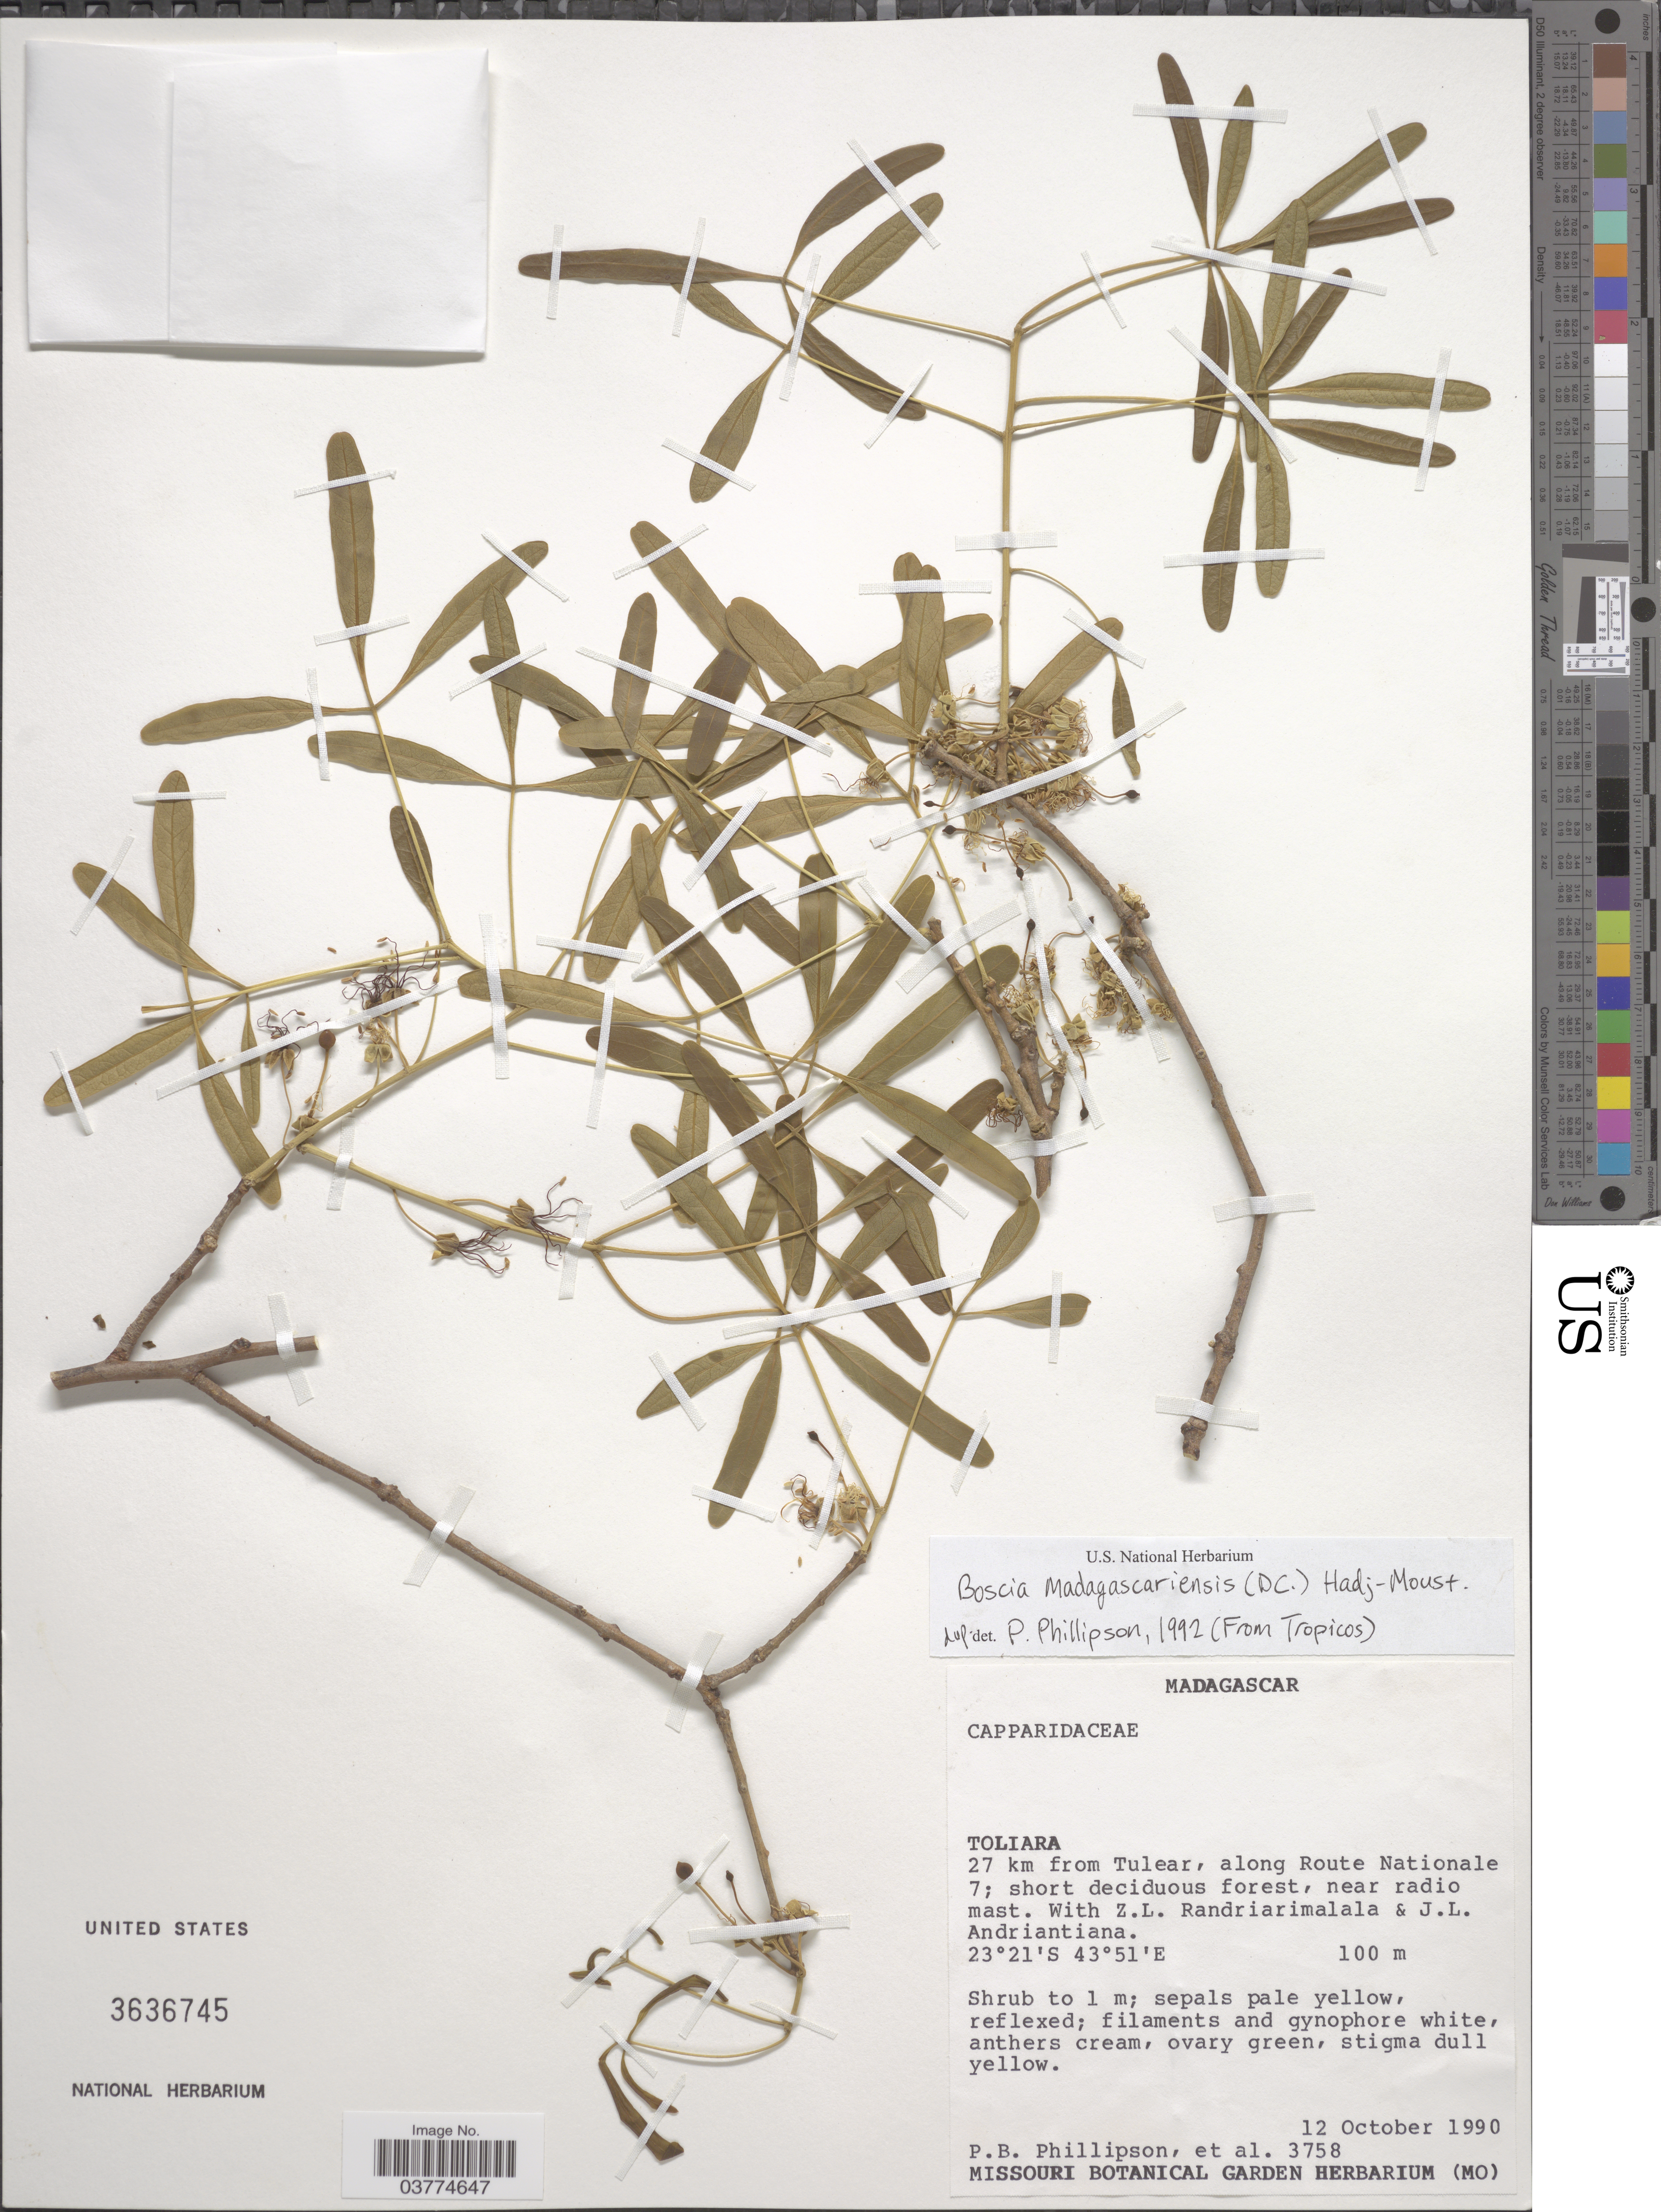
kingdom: Plantae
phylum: Tracheophyta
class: Magnoliopsida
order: Brassicales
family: Capparaceae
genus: Boscia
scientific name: Boscia madagascariensis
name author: (DC.) Hadj-Moust.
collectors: P. B. Phillipson, Z. Randriarimalala & J. Andriantiana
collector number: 3758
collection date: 1990-10-12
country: Madagascar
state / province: Atsimo-Andrefana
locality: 27 km from Tulear, along Route Nationale 7; short deciduous forest, near radio mast.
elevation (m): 100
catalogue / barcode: US 3636745